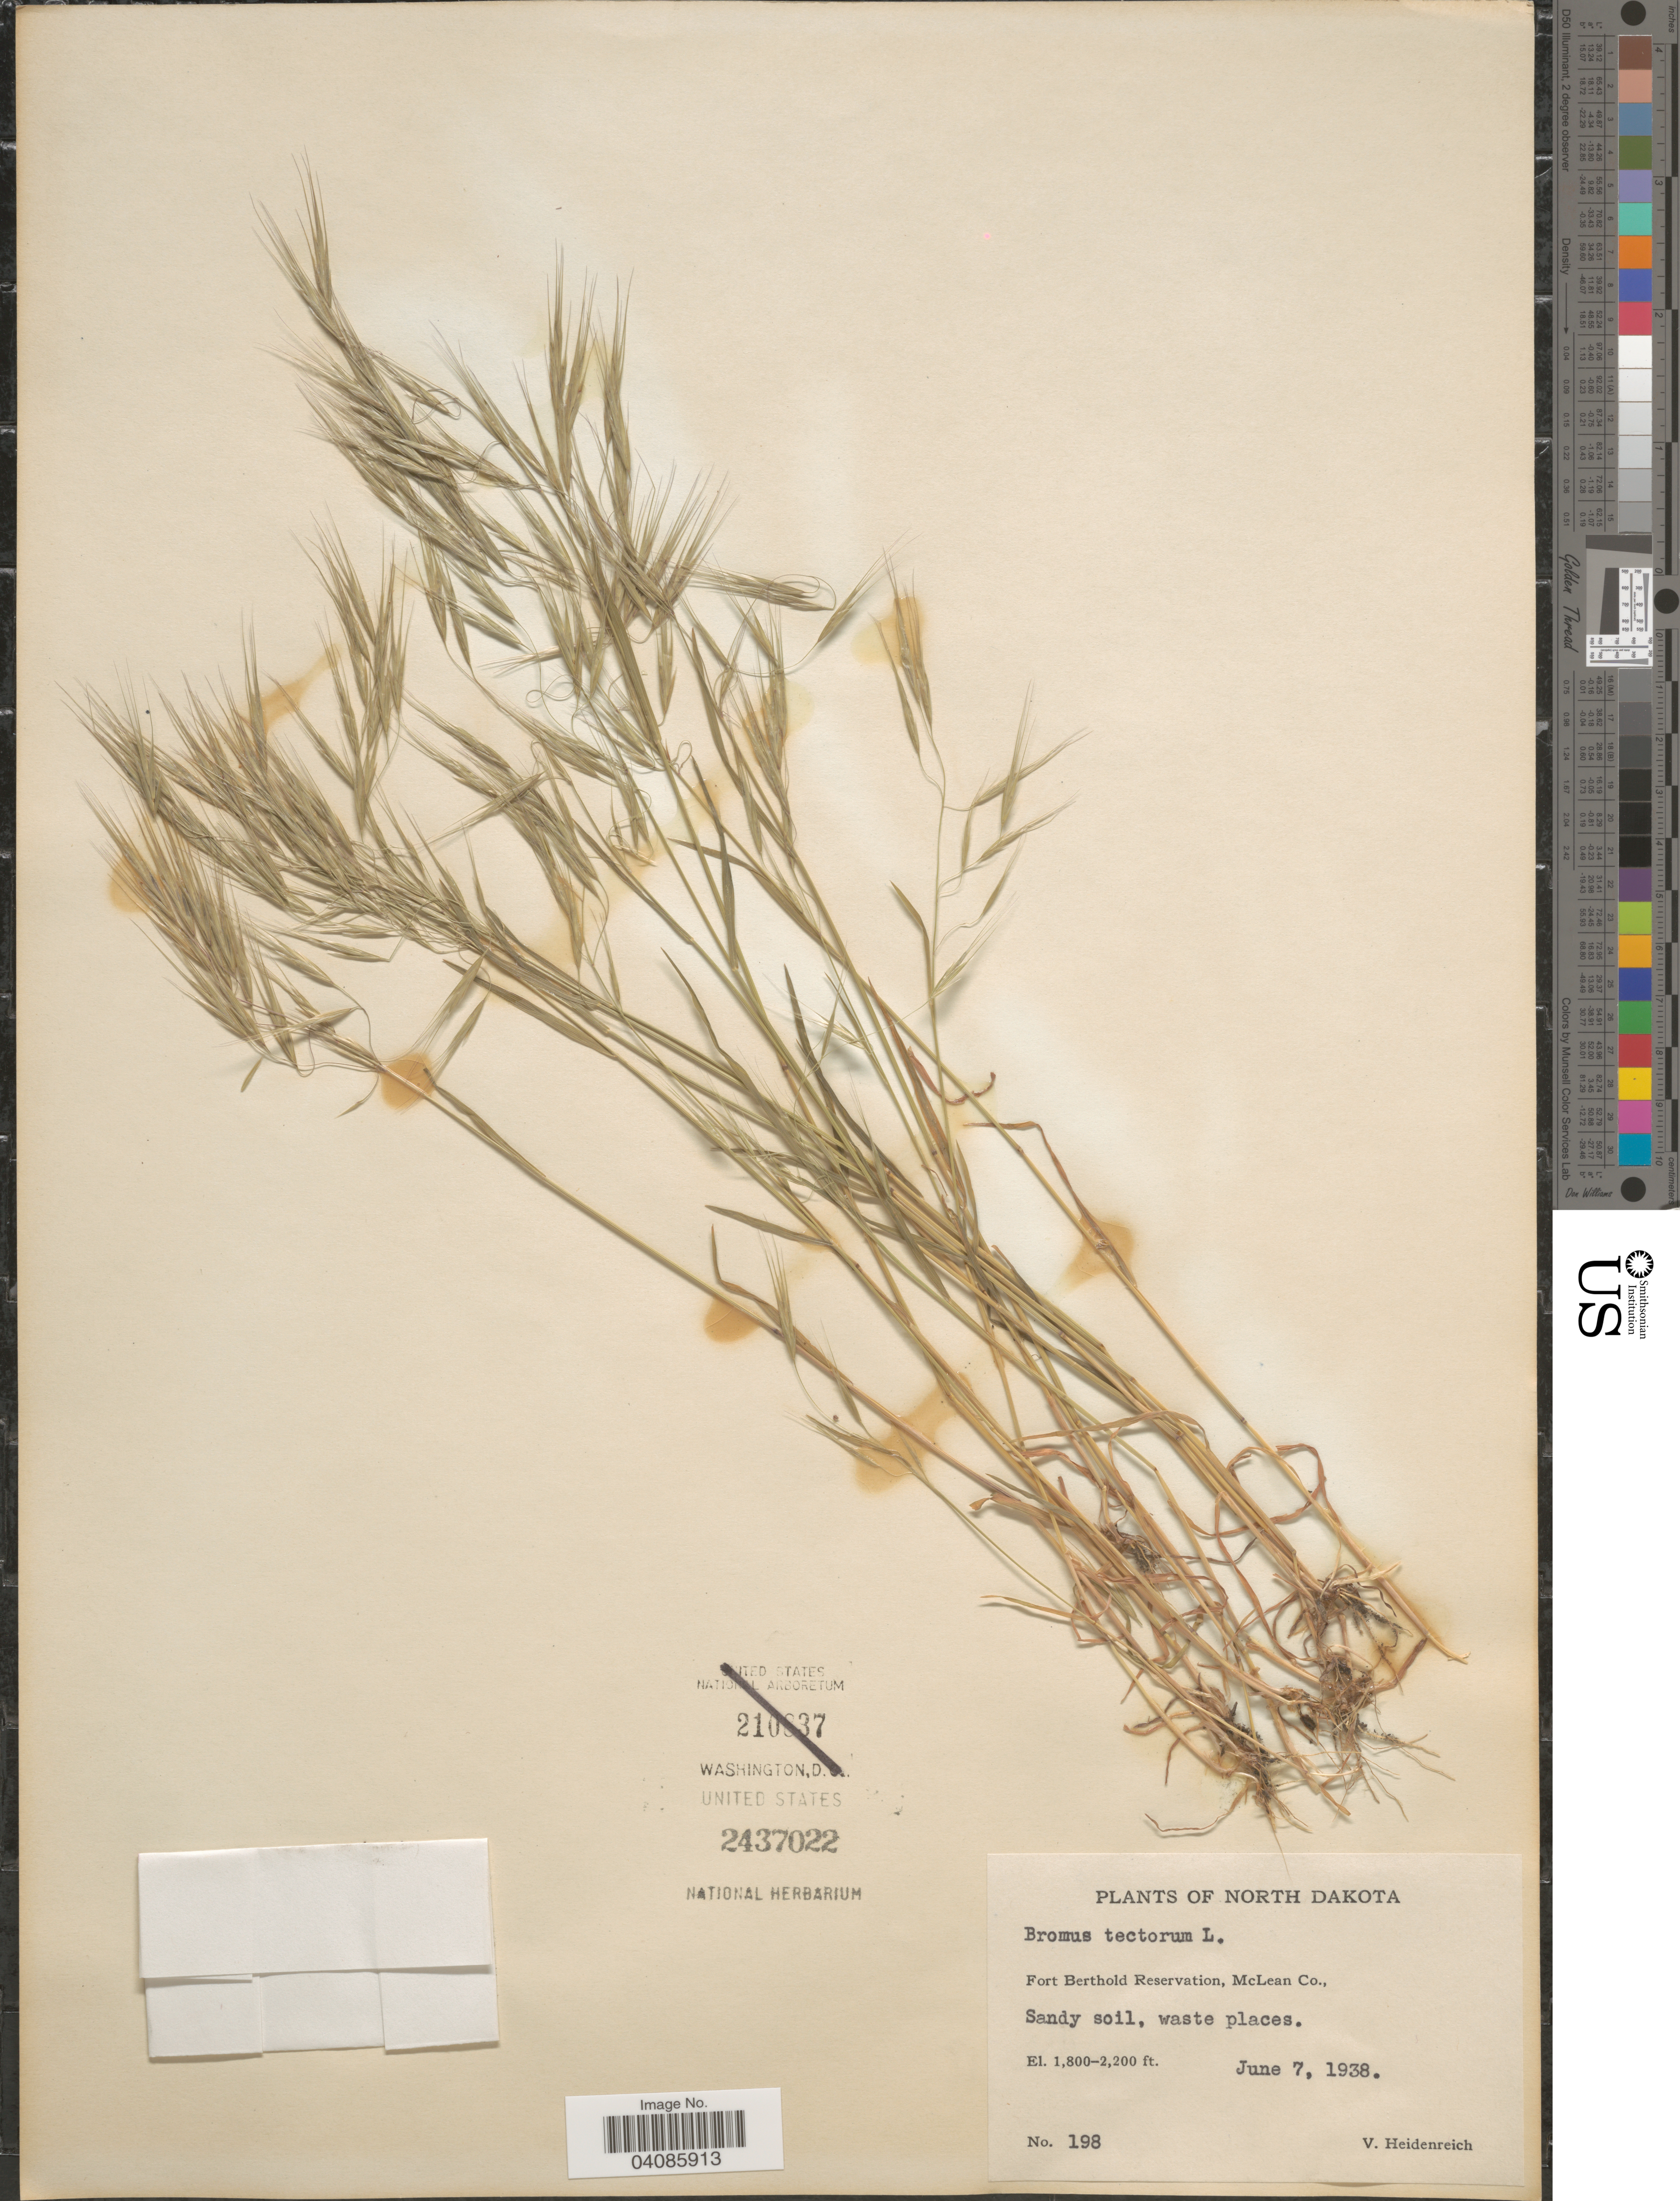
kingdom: Plantae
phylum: Tracheophyta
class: Liliopsida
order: Poales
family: Poaceae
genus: Bromus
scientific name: Bromus tectorum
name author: L.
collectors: V. Heidenreich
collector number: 198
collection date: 1938-06-07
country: United States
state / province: North Dakota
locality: Fort Berthold Reservation, McLean Co.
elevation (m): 549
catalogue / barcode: US 2437022